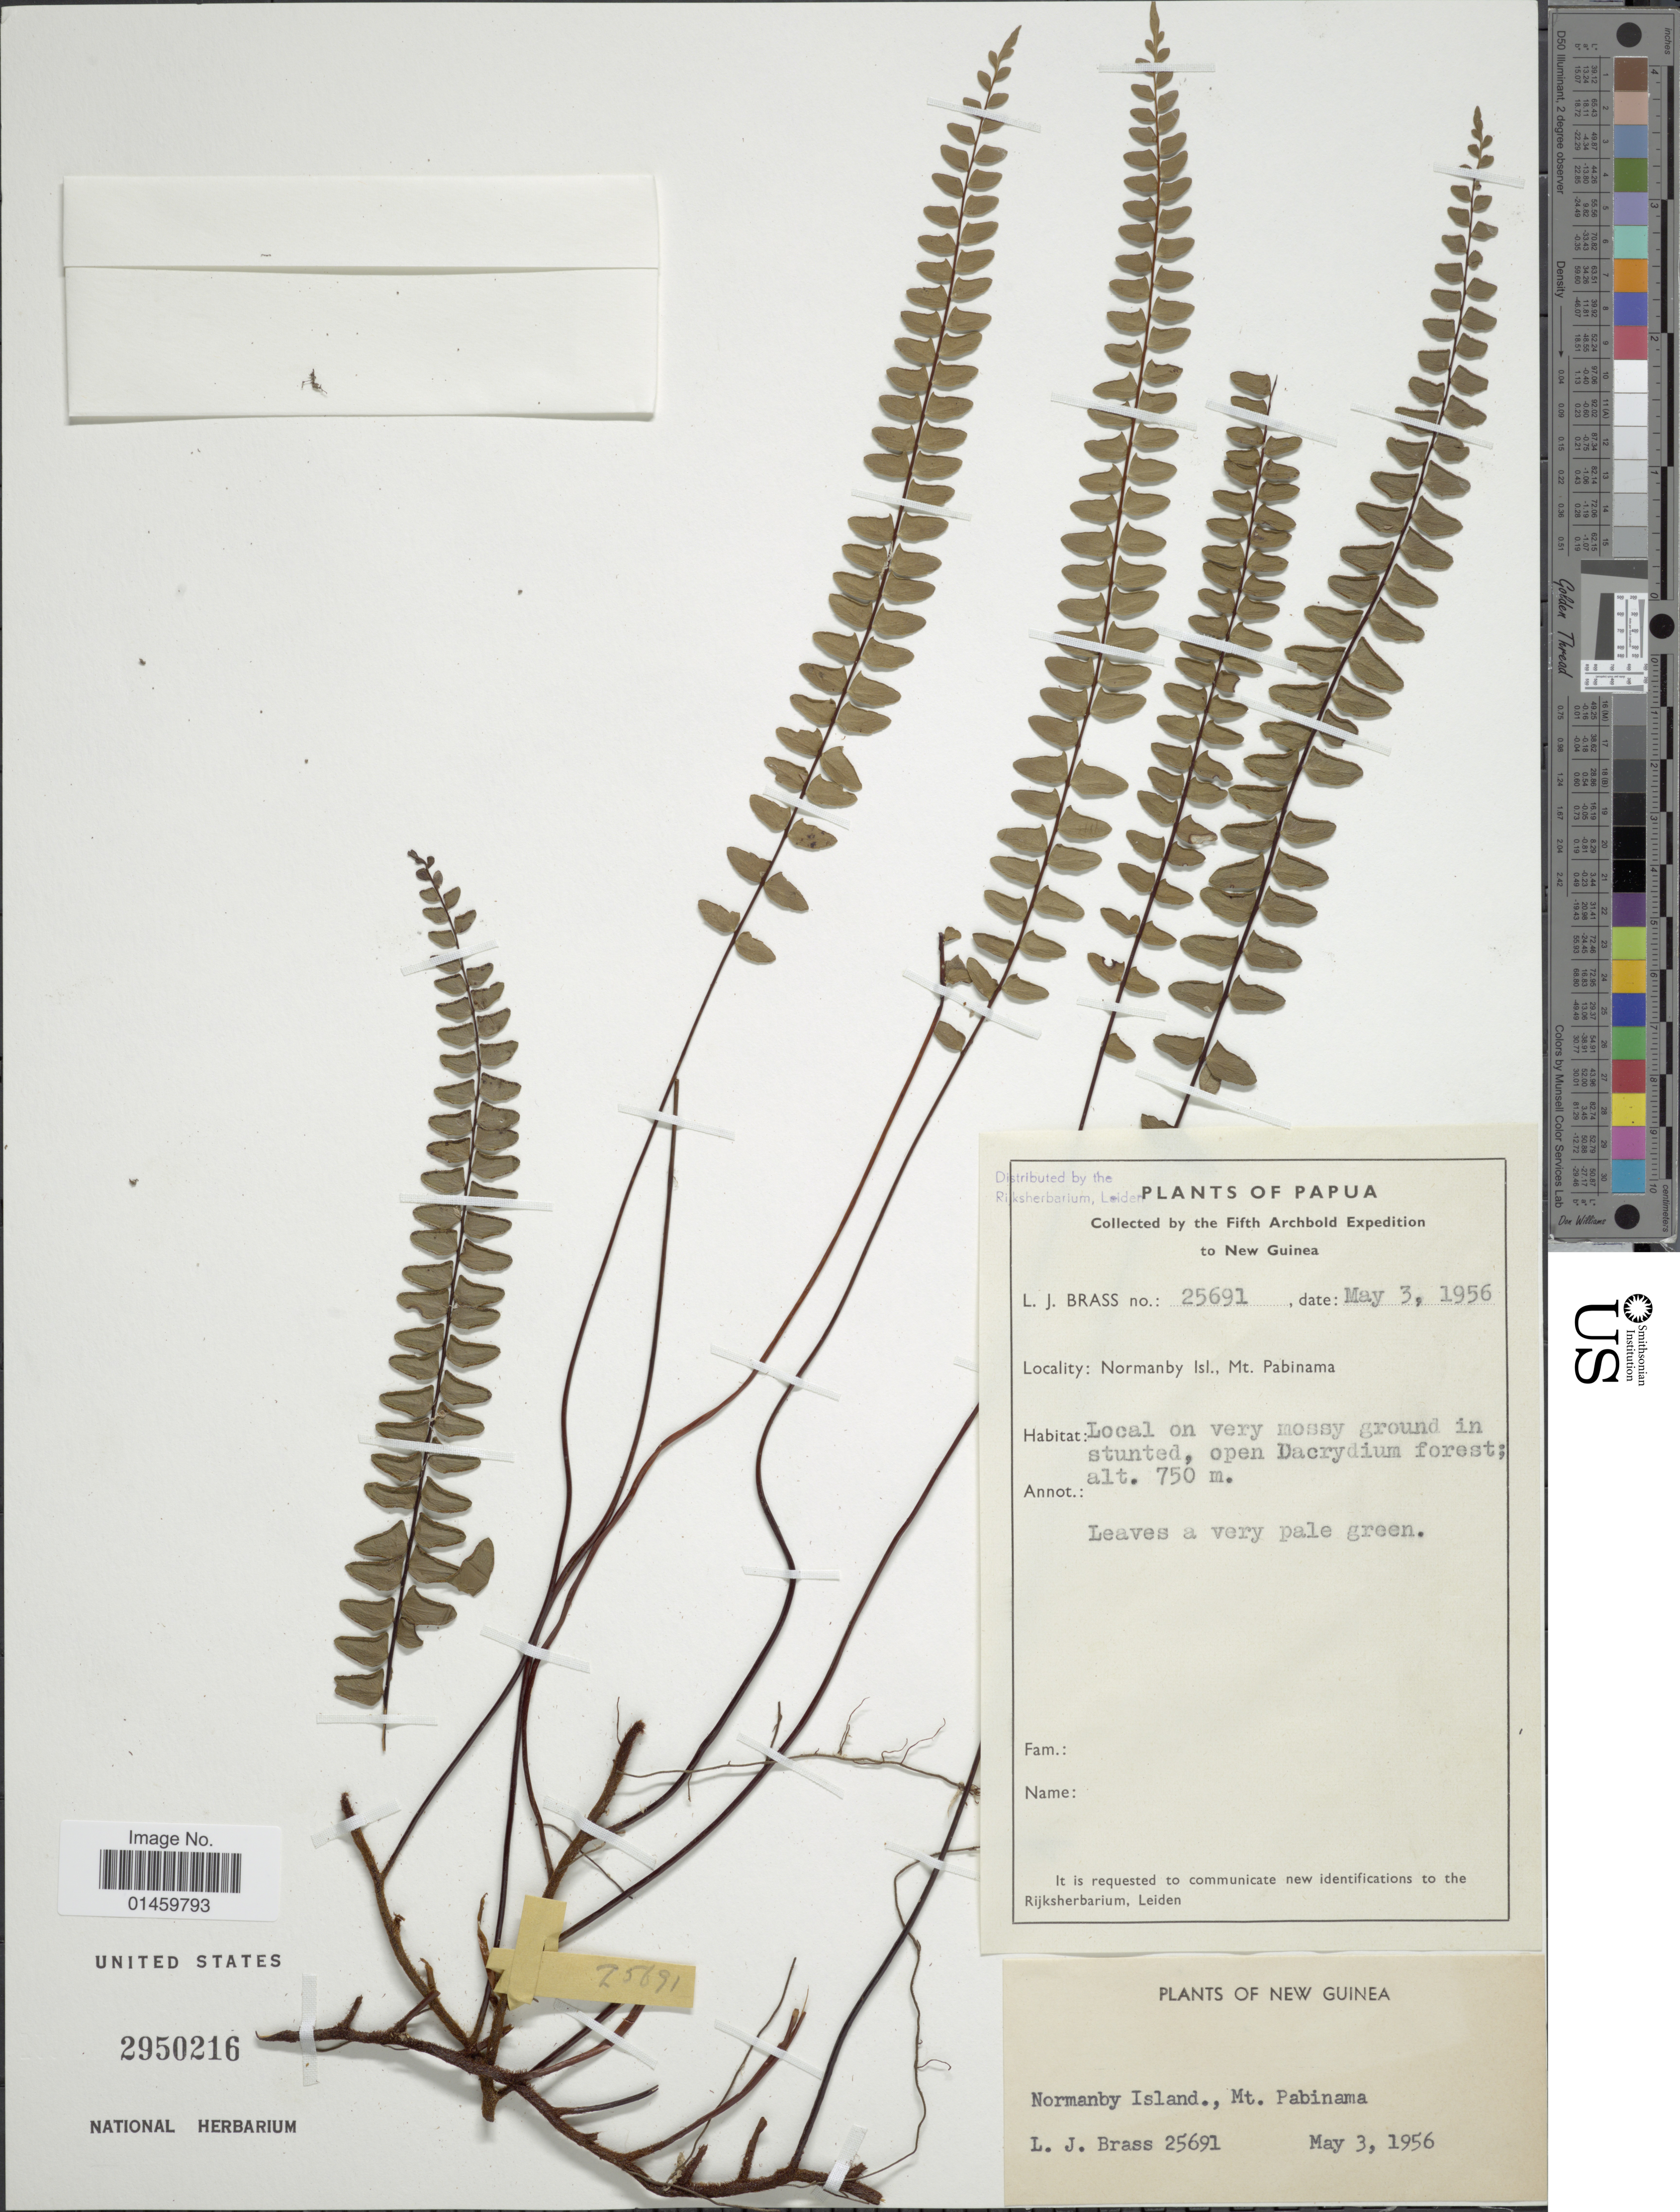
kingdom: Plantae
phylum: Tracheophyta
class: Polypodiopsida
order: Polypodiales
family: Lindsaeaceae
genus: Lindsaea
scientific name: Lindsaea sp.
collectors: L. J. Brass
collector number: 25691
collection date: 1956-05-03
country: Papua New Guinea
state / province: Milne Bay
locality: Normanby Isl., Mt. Pabinama.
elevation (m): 750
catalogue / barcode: US 2950216